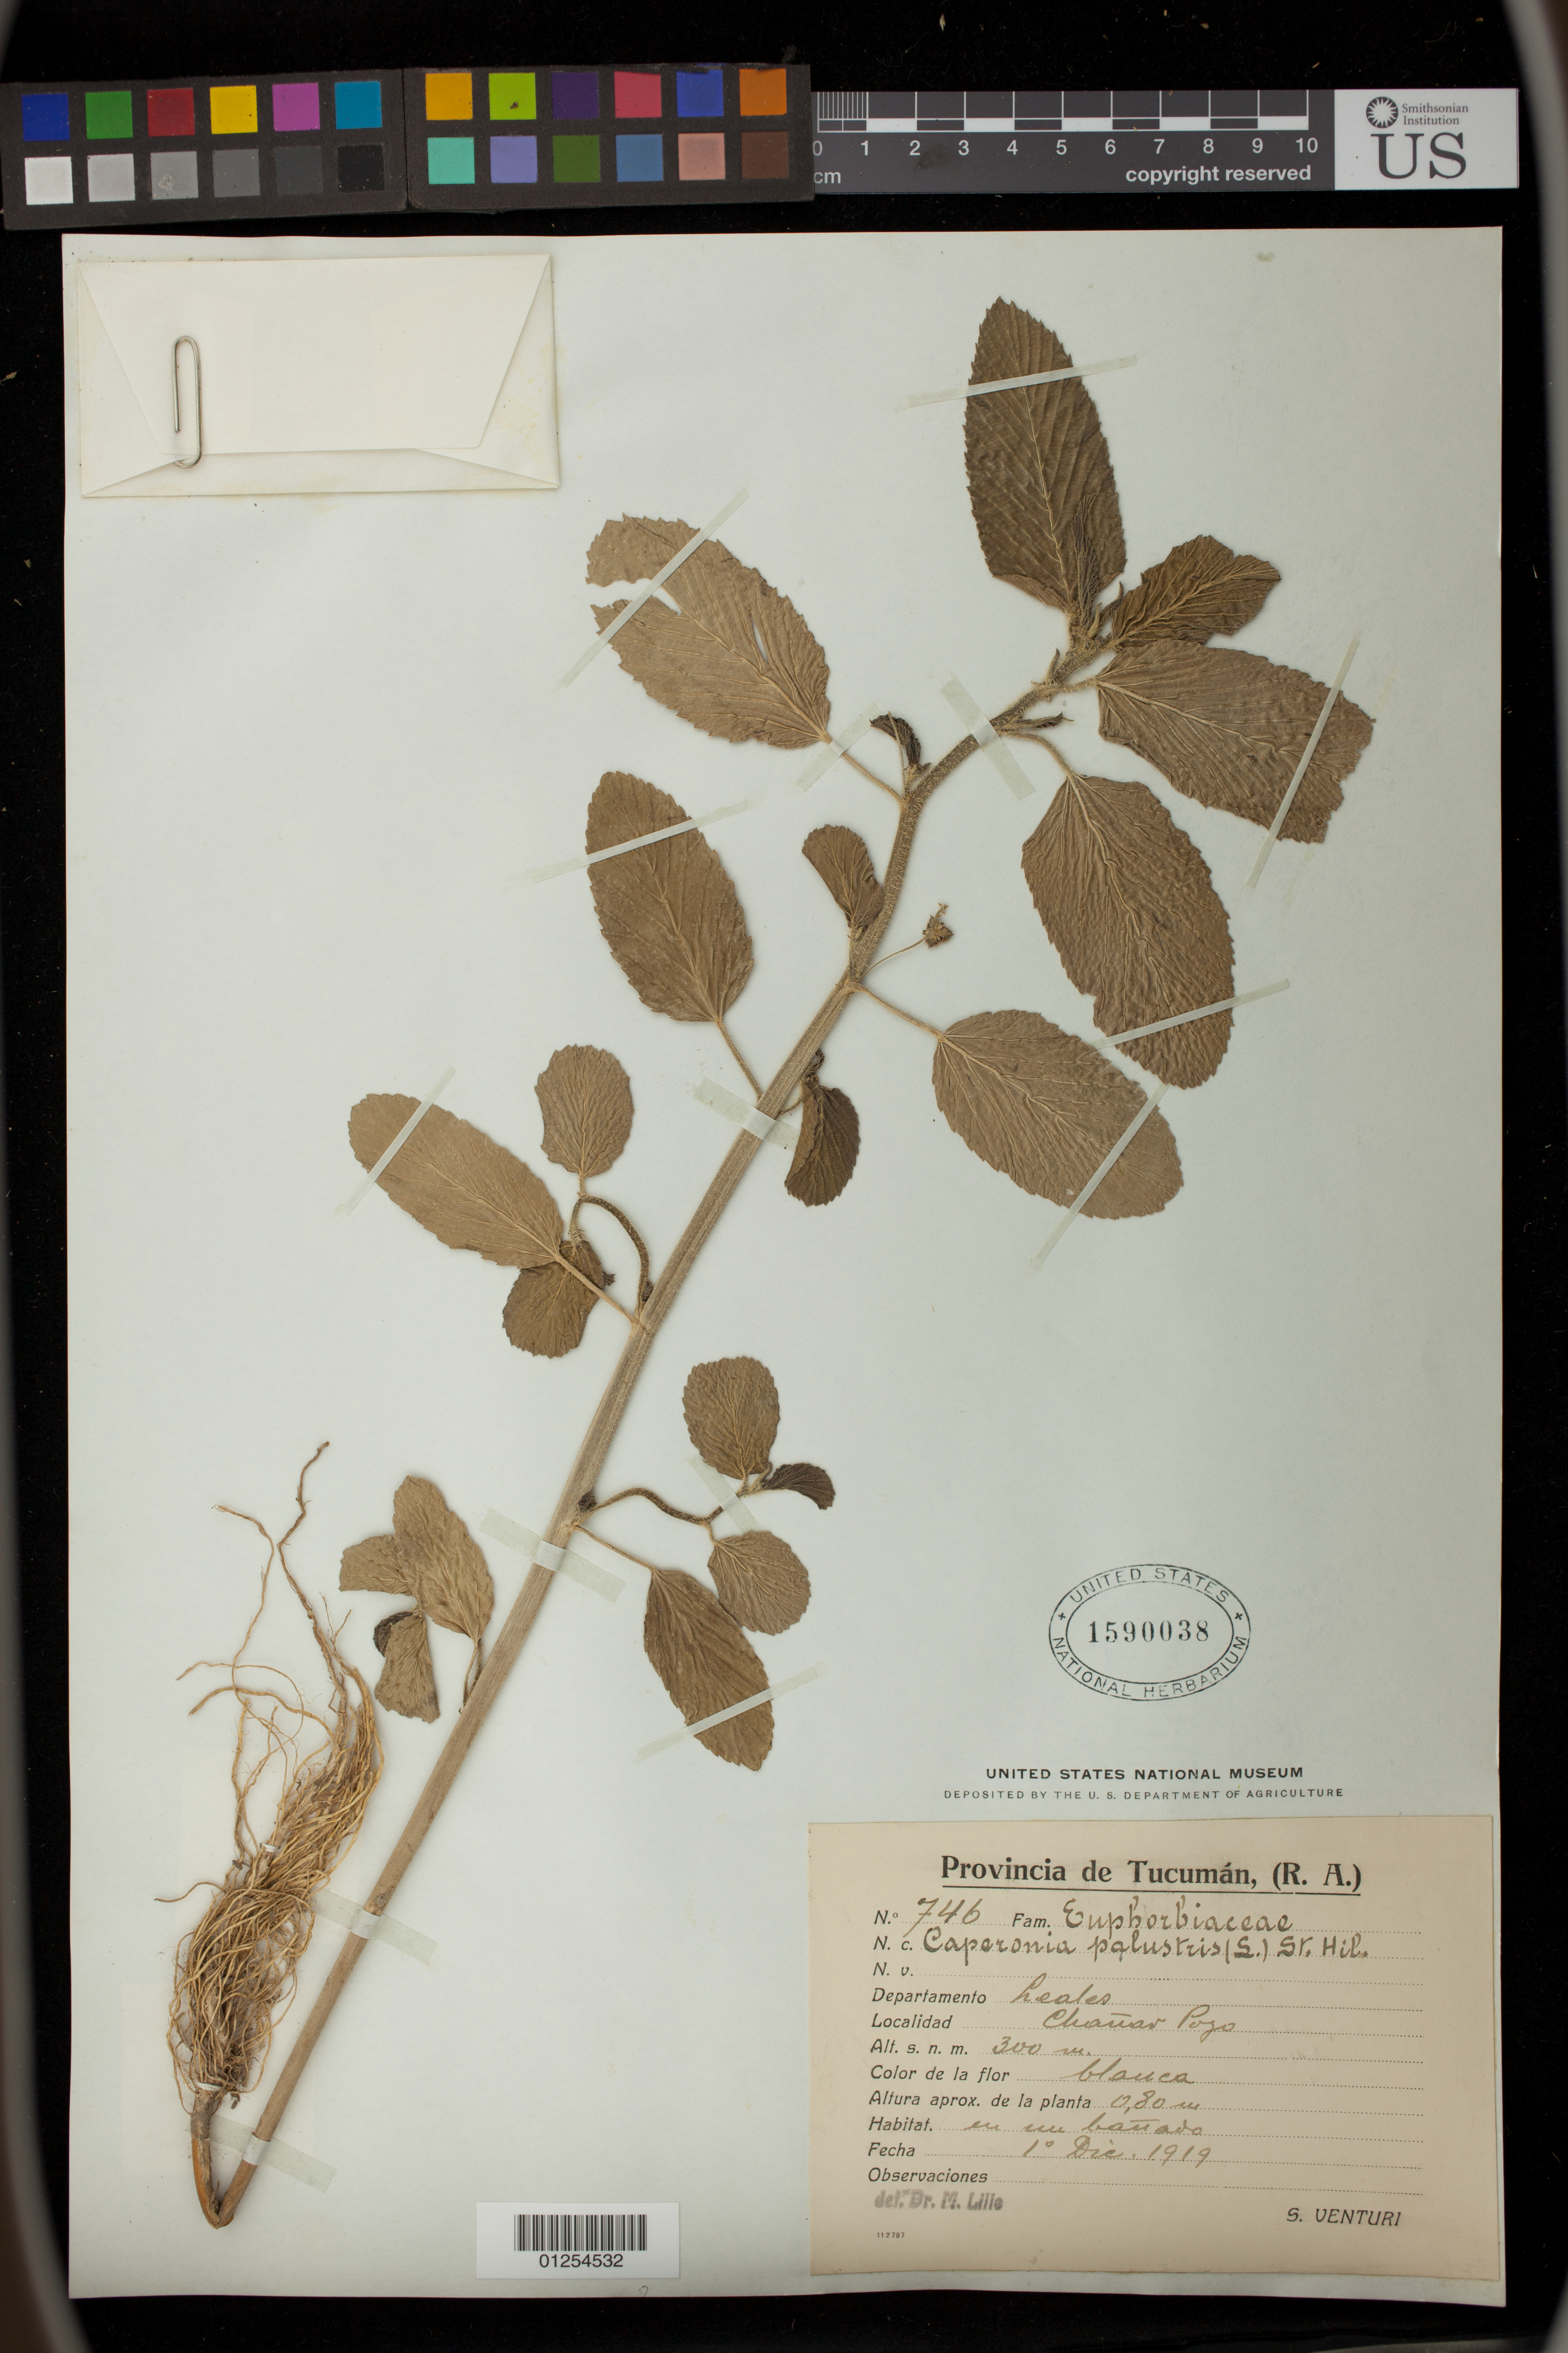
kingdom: Plantae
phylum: Tracheophyta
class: Magnoliopsida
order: Malpighiales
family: Euphorbiaceae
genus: Caperonia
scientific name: Caperonia palustris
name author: (L.) A. St.-Hil.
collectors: S. Venturi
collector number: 746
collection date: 1919-12-01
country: Argentina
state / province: Tucumán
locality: Leales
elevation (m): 300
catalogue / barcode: US 1590038